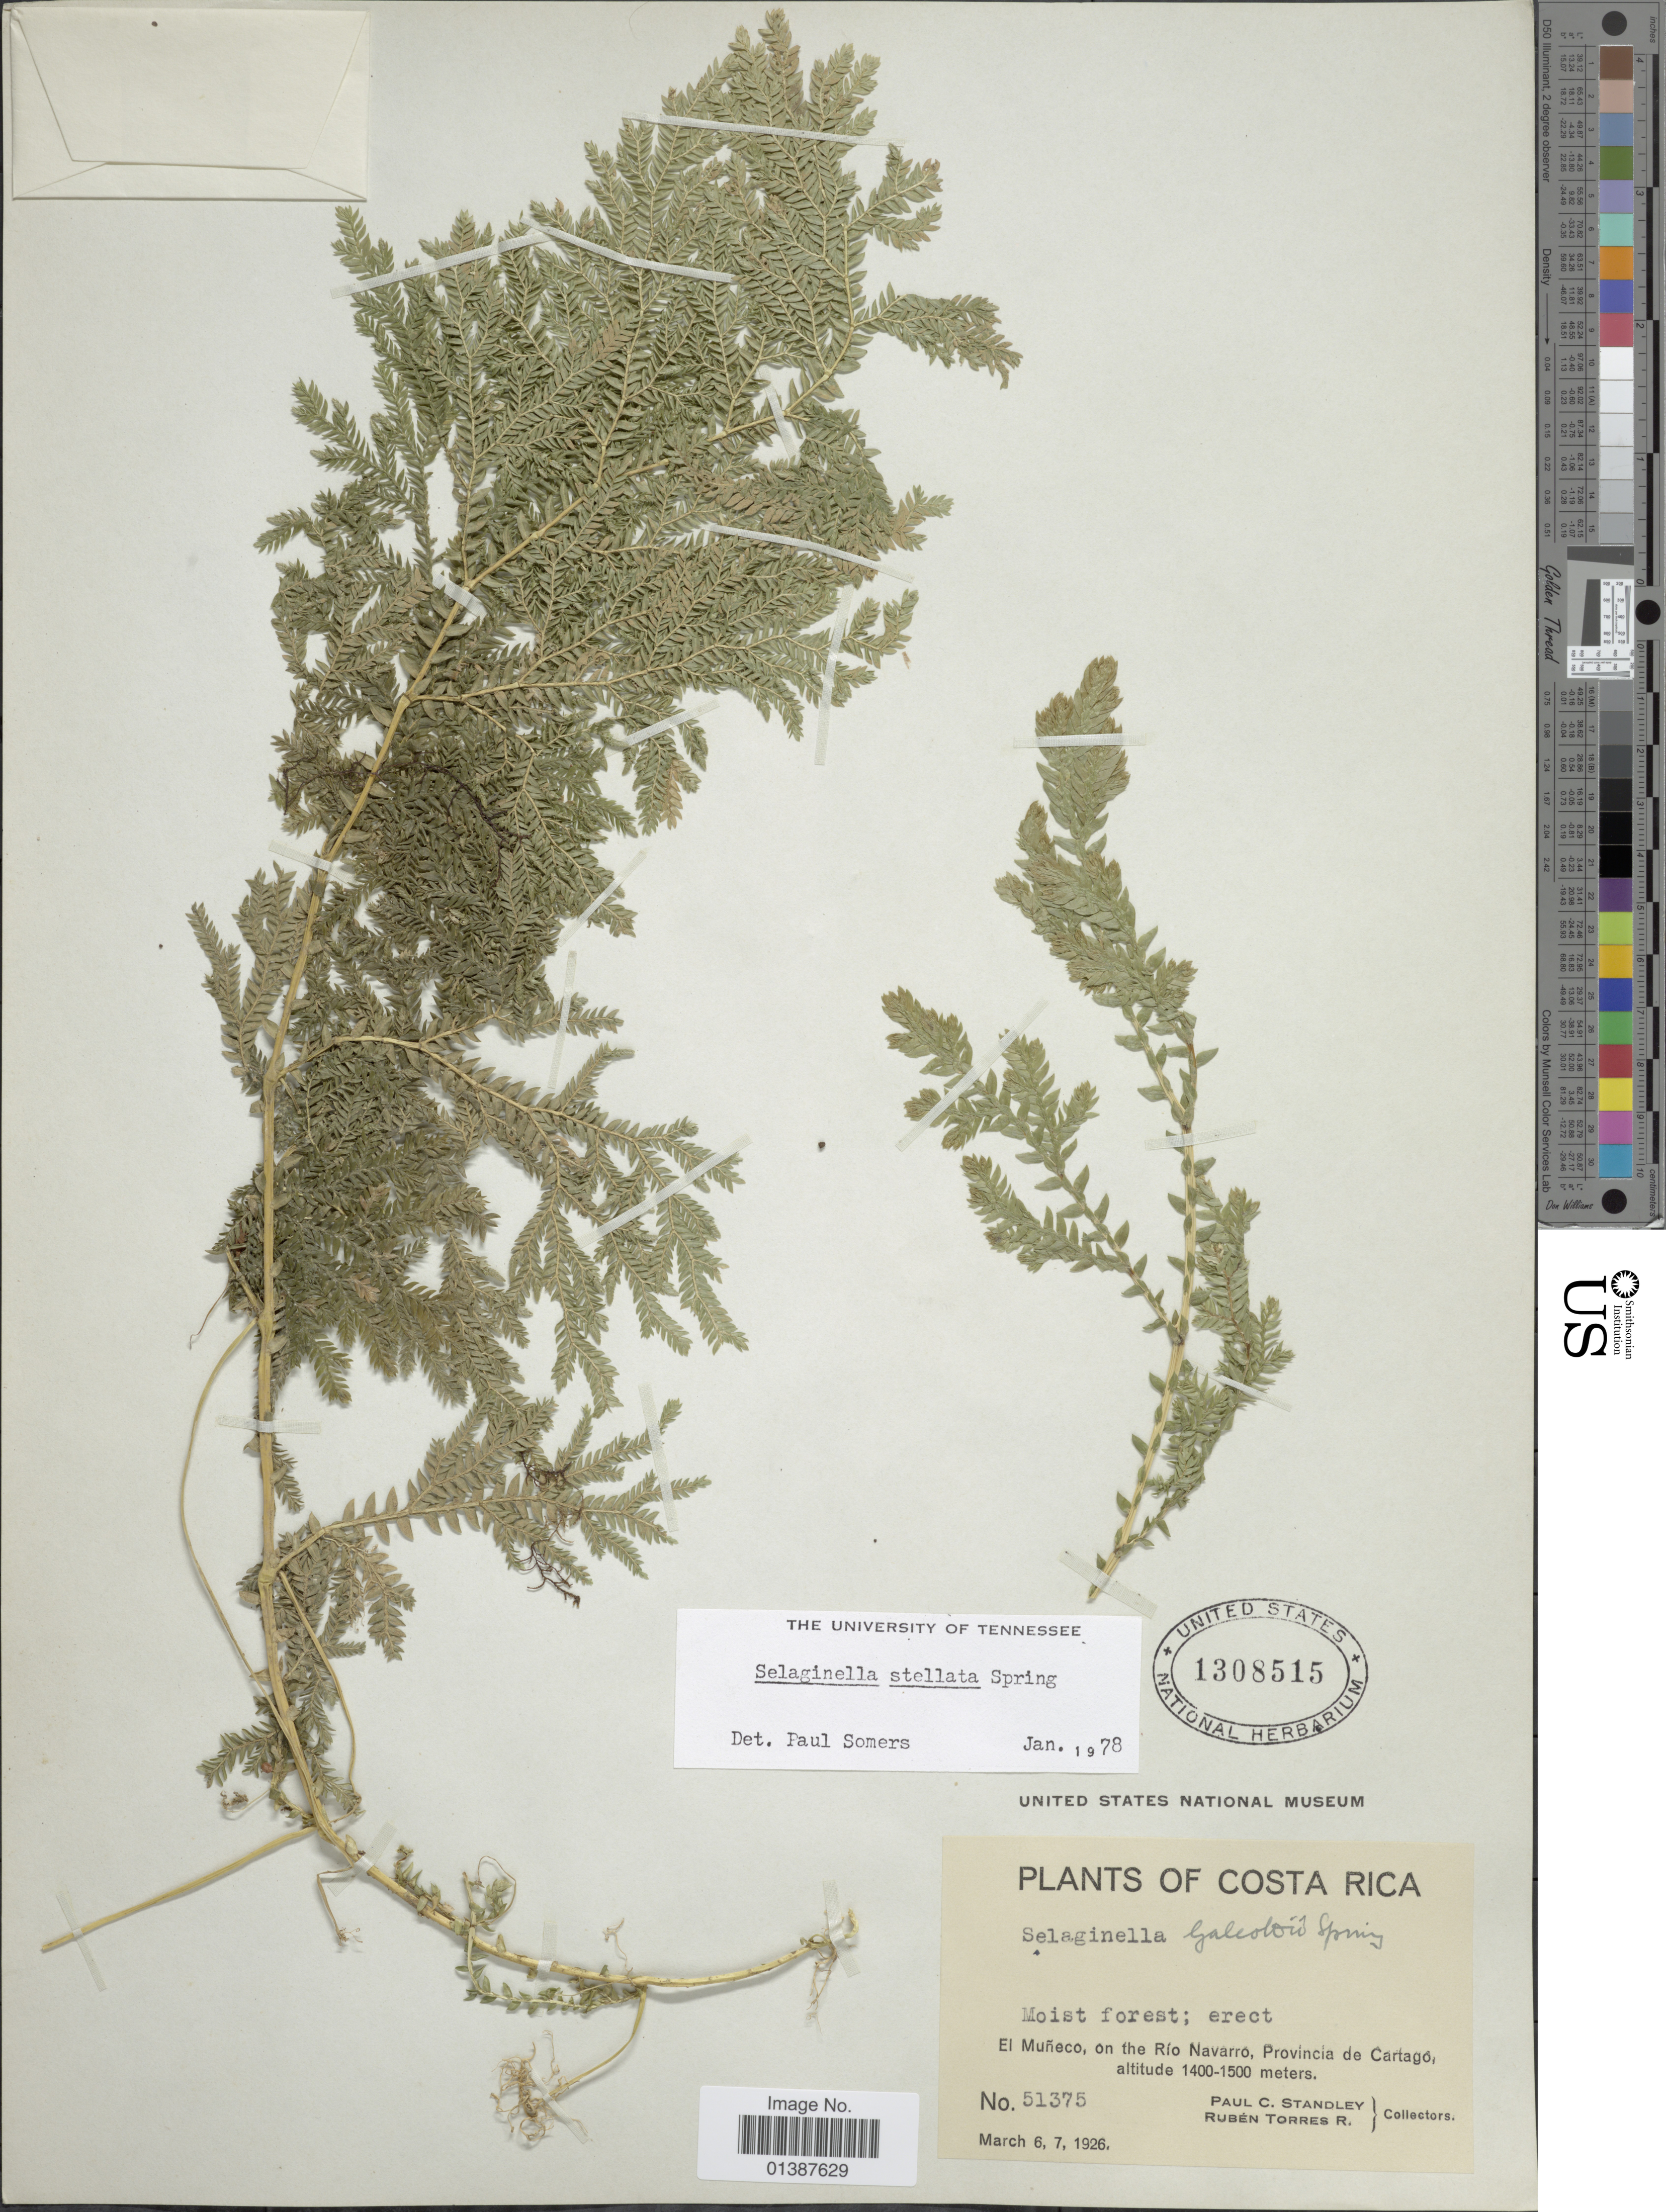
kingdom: Plantae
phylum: Tracheophyta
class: Lycopodiopsida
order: Selaginellales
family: Selaginellaceae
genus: Selaginella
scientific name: Selaginella galeottii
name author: Spring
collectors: P. C. Standley & R. Torres Rojas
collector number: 51375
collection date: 1926-03-06/1926-03-07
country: Costa Rica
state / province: Cartago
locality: El Muñeco, on the Rio Navarro, Provincia de Cartago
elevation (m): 1400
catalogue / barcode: US 1308515